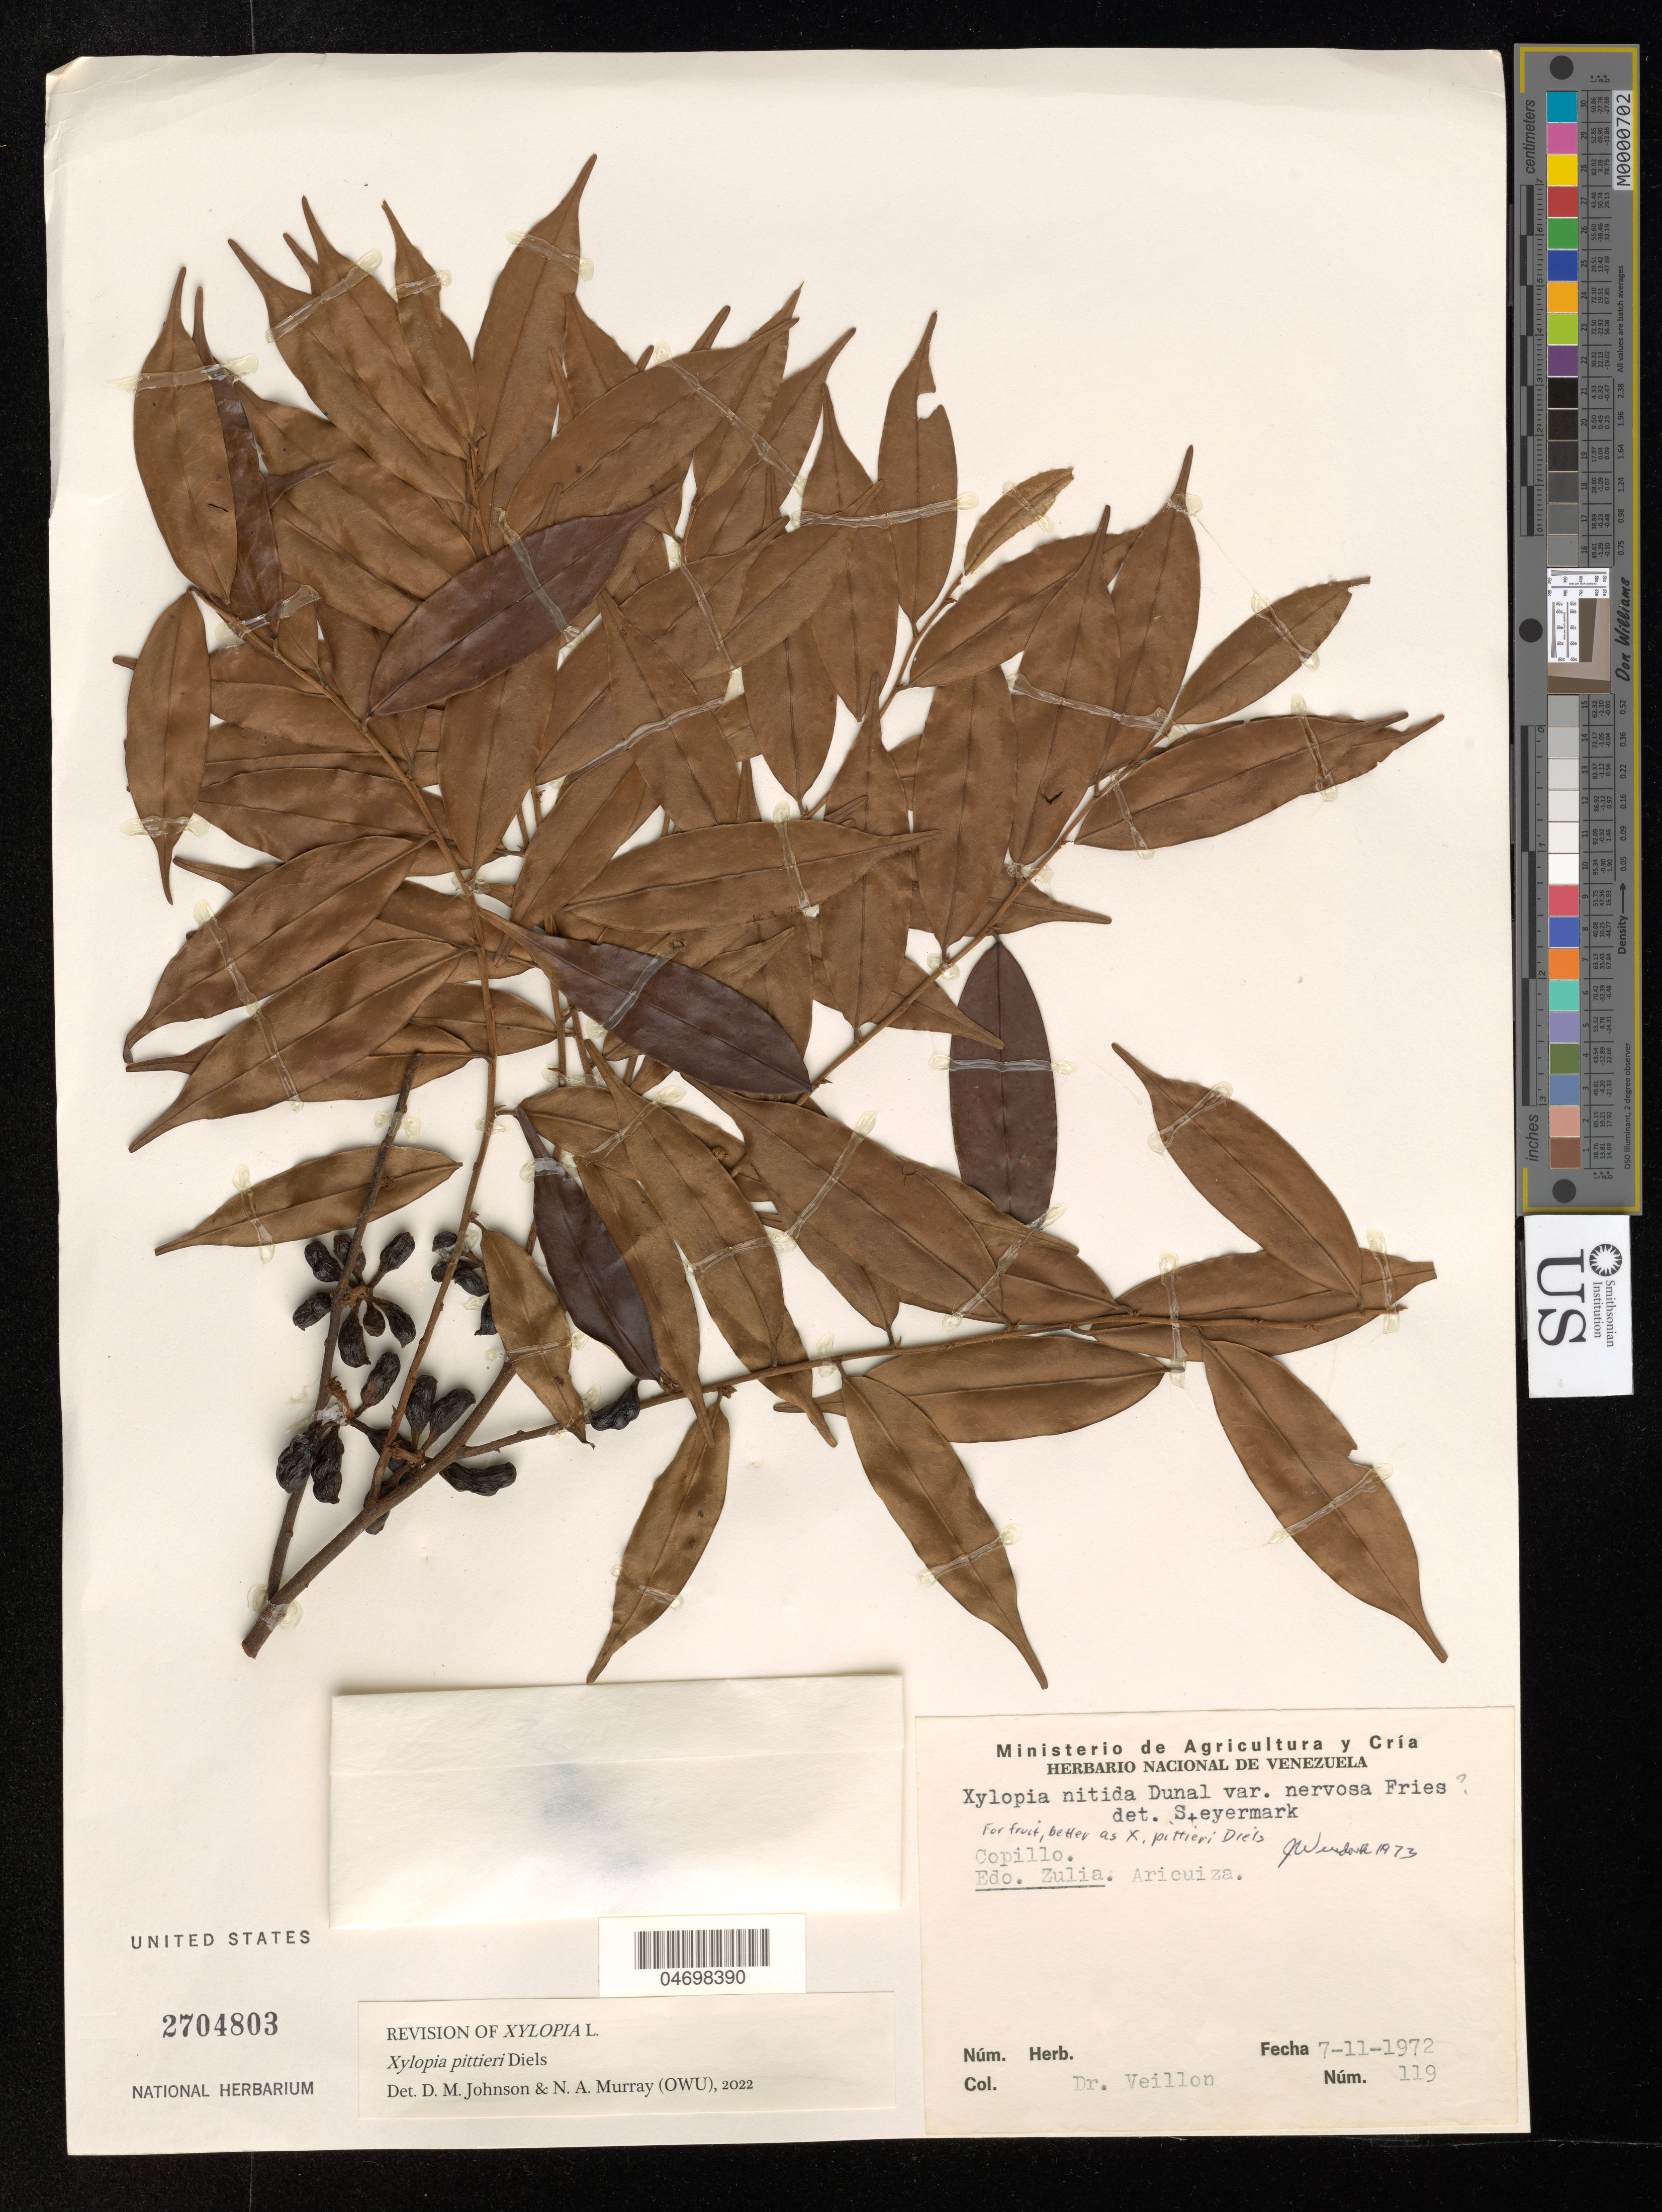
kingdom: Plantae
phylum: Tracheophyta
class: Magnoliopsida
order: Magnoliales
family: Annonaceae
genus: Xylopia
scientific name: Xylopia pittieri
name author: Diels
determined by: Johnson, D. M.; Murray, N. A.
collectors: -. Veillon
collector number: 119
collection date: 1972-11-07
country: Venezuela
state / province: Zulia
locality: Aricuiza.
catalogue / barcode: US 2704803